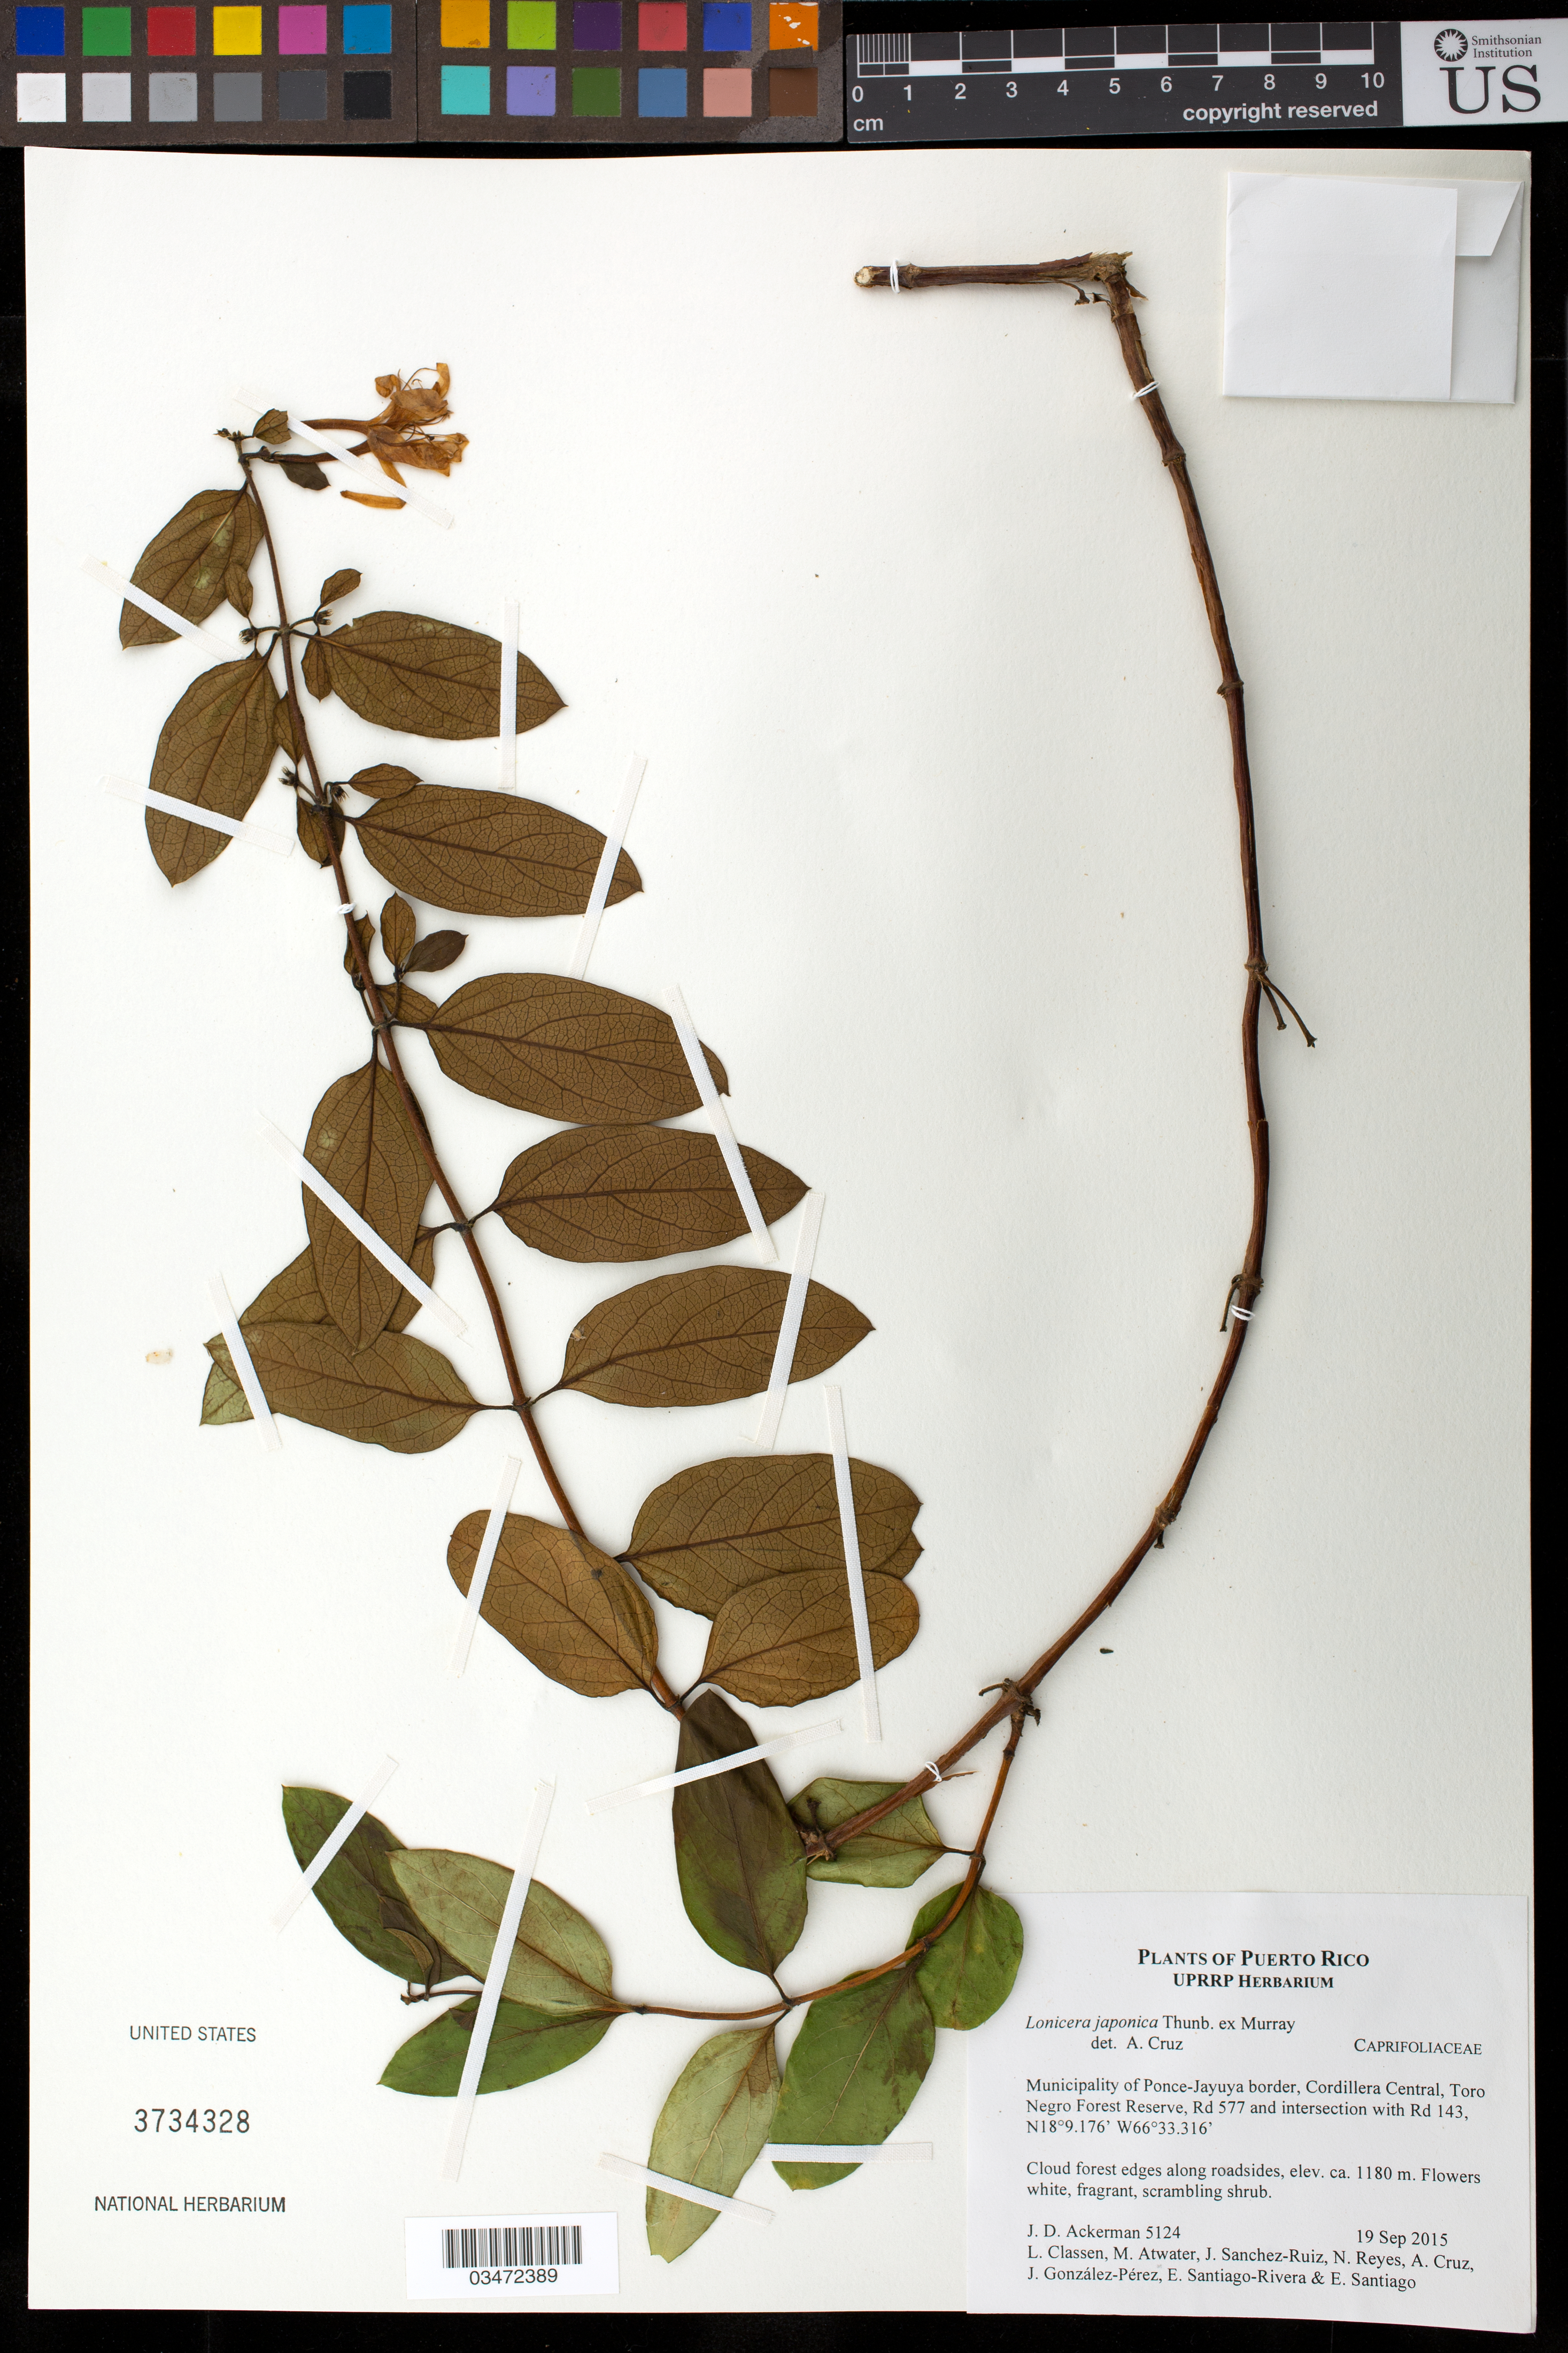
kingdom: Plantae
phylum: Tracheophyta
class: Magnoliopsida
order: Dipsacales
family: Caprifoliaceae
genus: Lonicera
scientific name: Lonicera japonica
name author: Thunb.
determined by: Cruz, A.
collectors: J. D. Ackerman, L. Classen, M. Atwater, J. Sanchez-Ruiz, N. Reyes, A. Cruz, J. González-Pérez, E. Santiago-Rivera & E. Santiago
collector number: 5124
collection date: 2015-09-19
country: Puerto Rico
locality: Mun. Ponce-Jayuya border, Cordillera Central, Toro Negro Forest Reserve, Rd 577 and intersection with Rd 143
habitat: Cloud forest along roadsides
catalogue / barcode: US 3734328